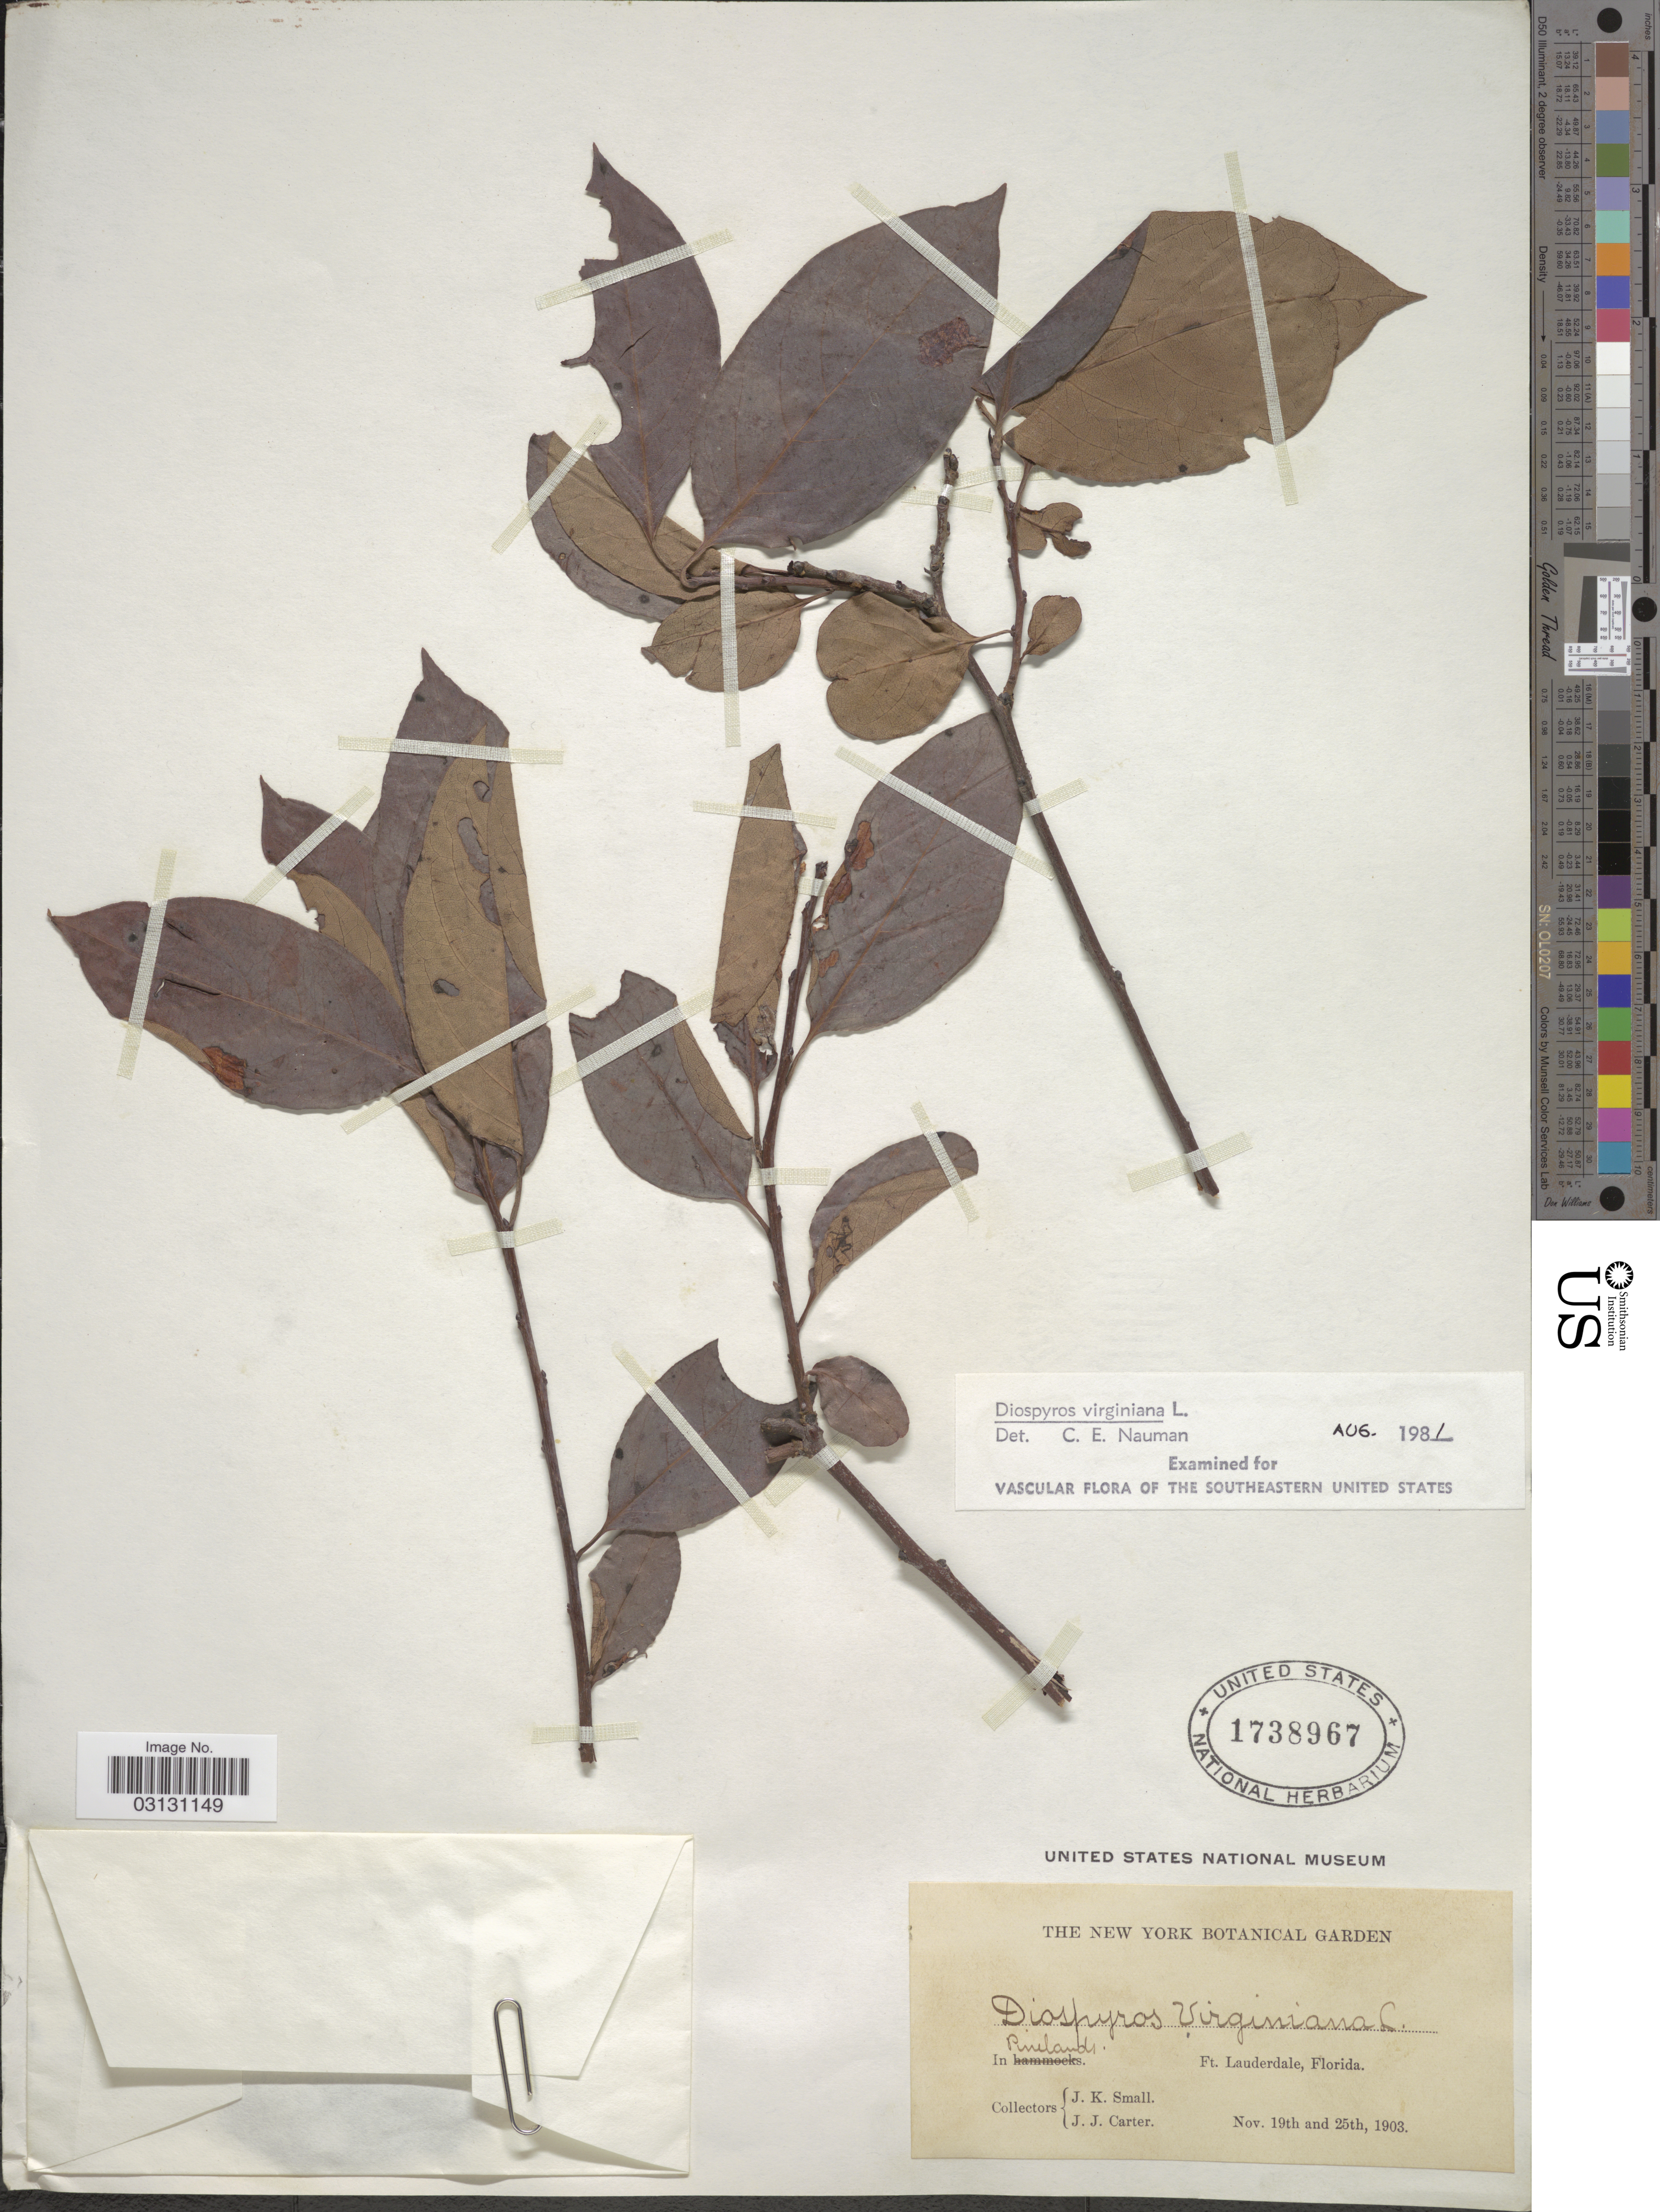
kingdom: Plantae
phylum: Tracheophyta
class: Magnoliopsida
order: Ericales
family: Ebenaceae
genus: Diospyros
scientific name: Diospyros virginiana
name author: L.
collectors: J. K. Small & J. Carter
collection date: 1903-11-19/1903-11-25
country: United States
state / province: Florida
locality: In Pinelands. Ft. Lauderdale.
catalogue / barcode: US 1738967